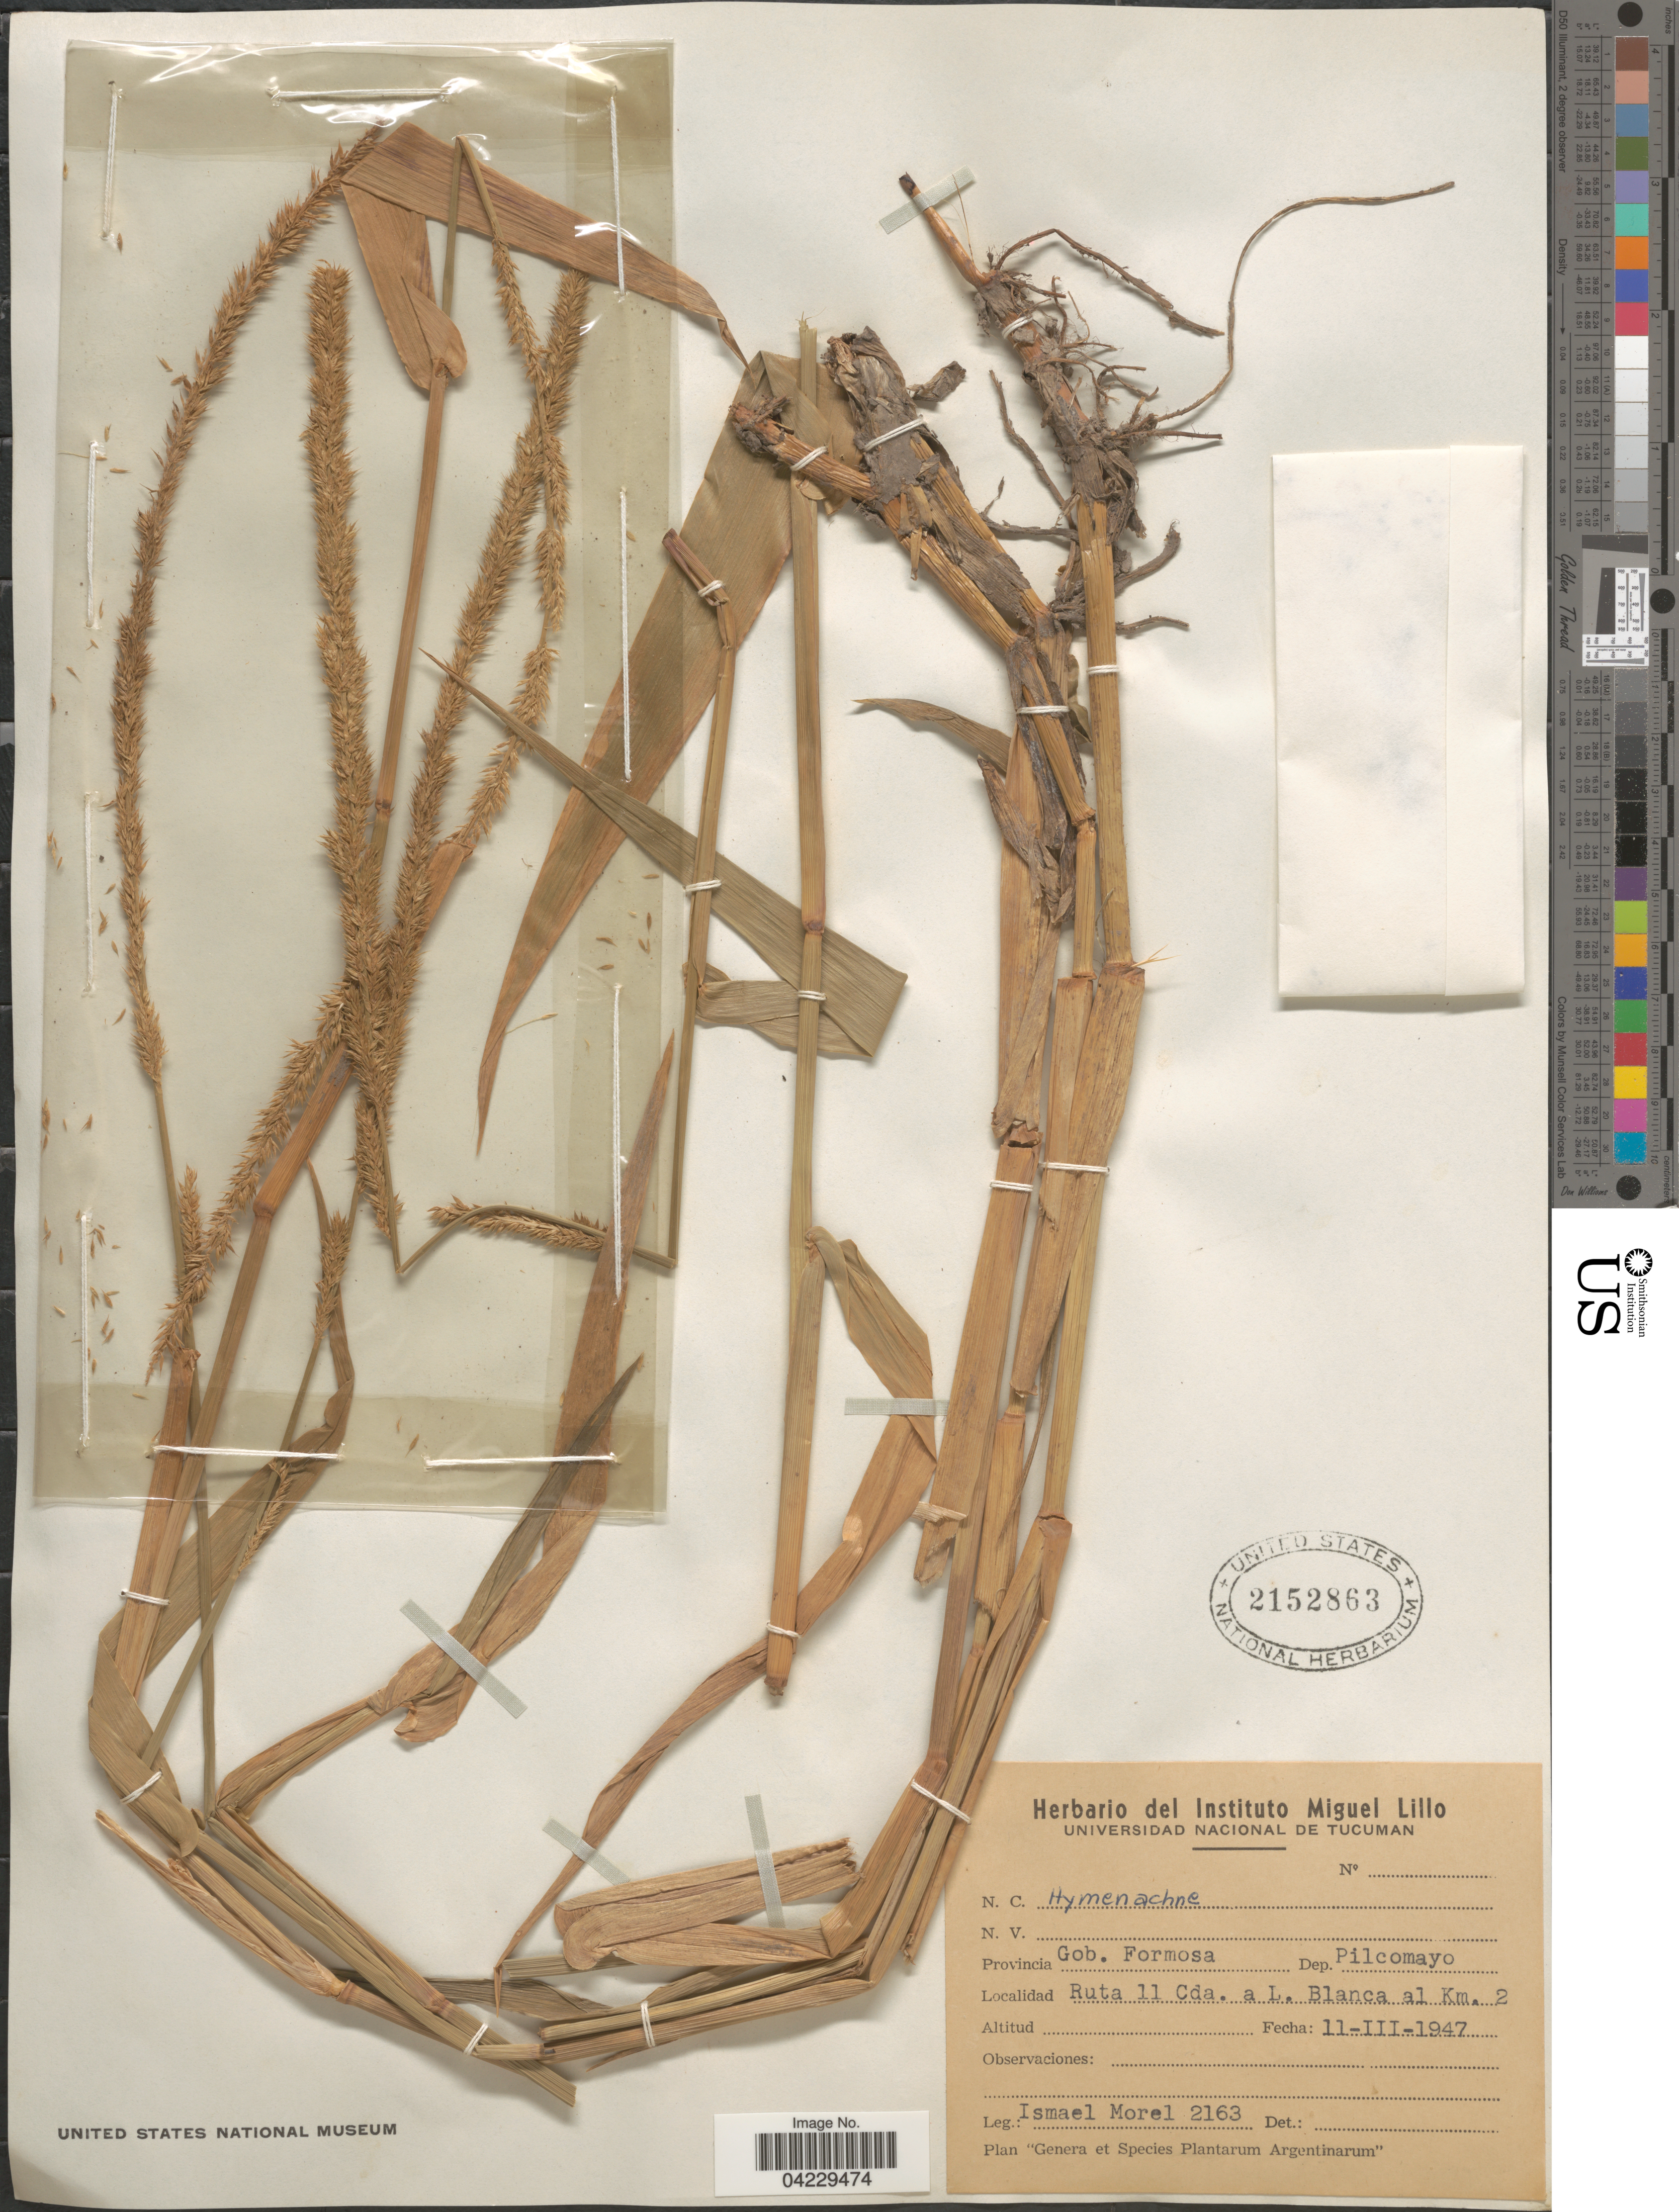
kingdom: Plantae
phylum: Tracheophyta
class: Liliopsida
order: Poales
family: Poaceae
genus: Hymenachne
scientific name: Hymenachne amplexicaulis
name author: (Rudge) Nees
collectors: I. Morel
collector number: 2163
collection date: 1947-03-11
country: Argentina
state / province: Formosa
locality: Gob. Formosa. Dep. Pilcomayo. Ruta 11 Cda. a L. Blanca al Km. 2.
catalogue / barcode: US 2152863